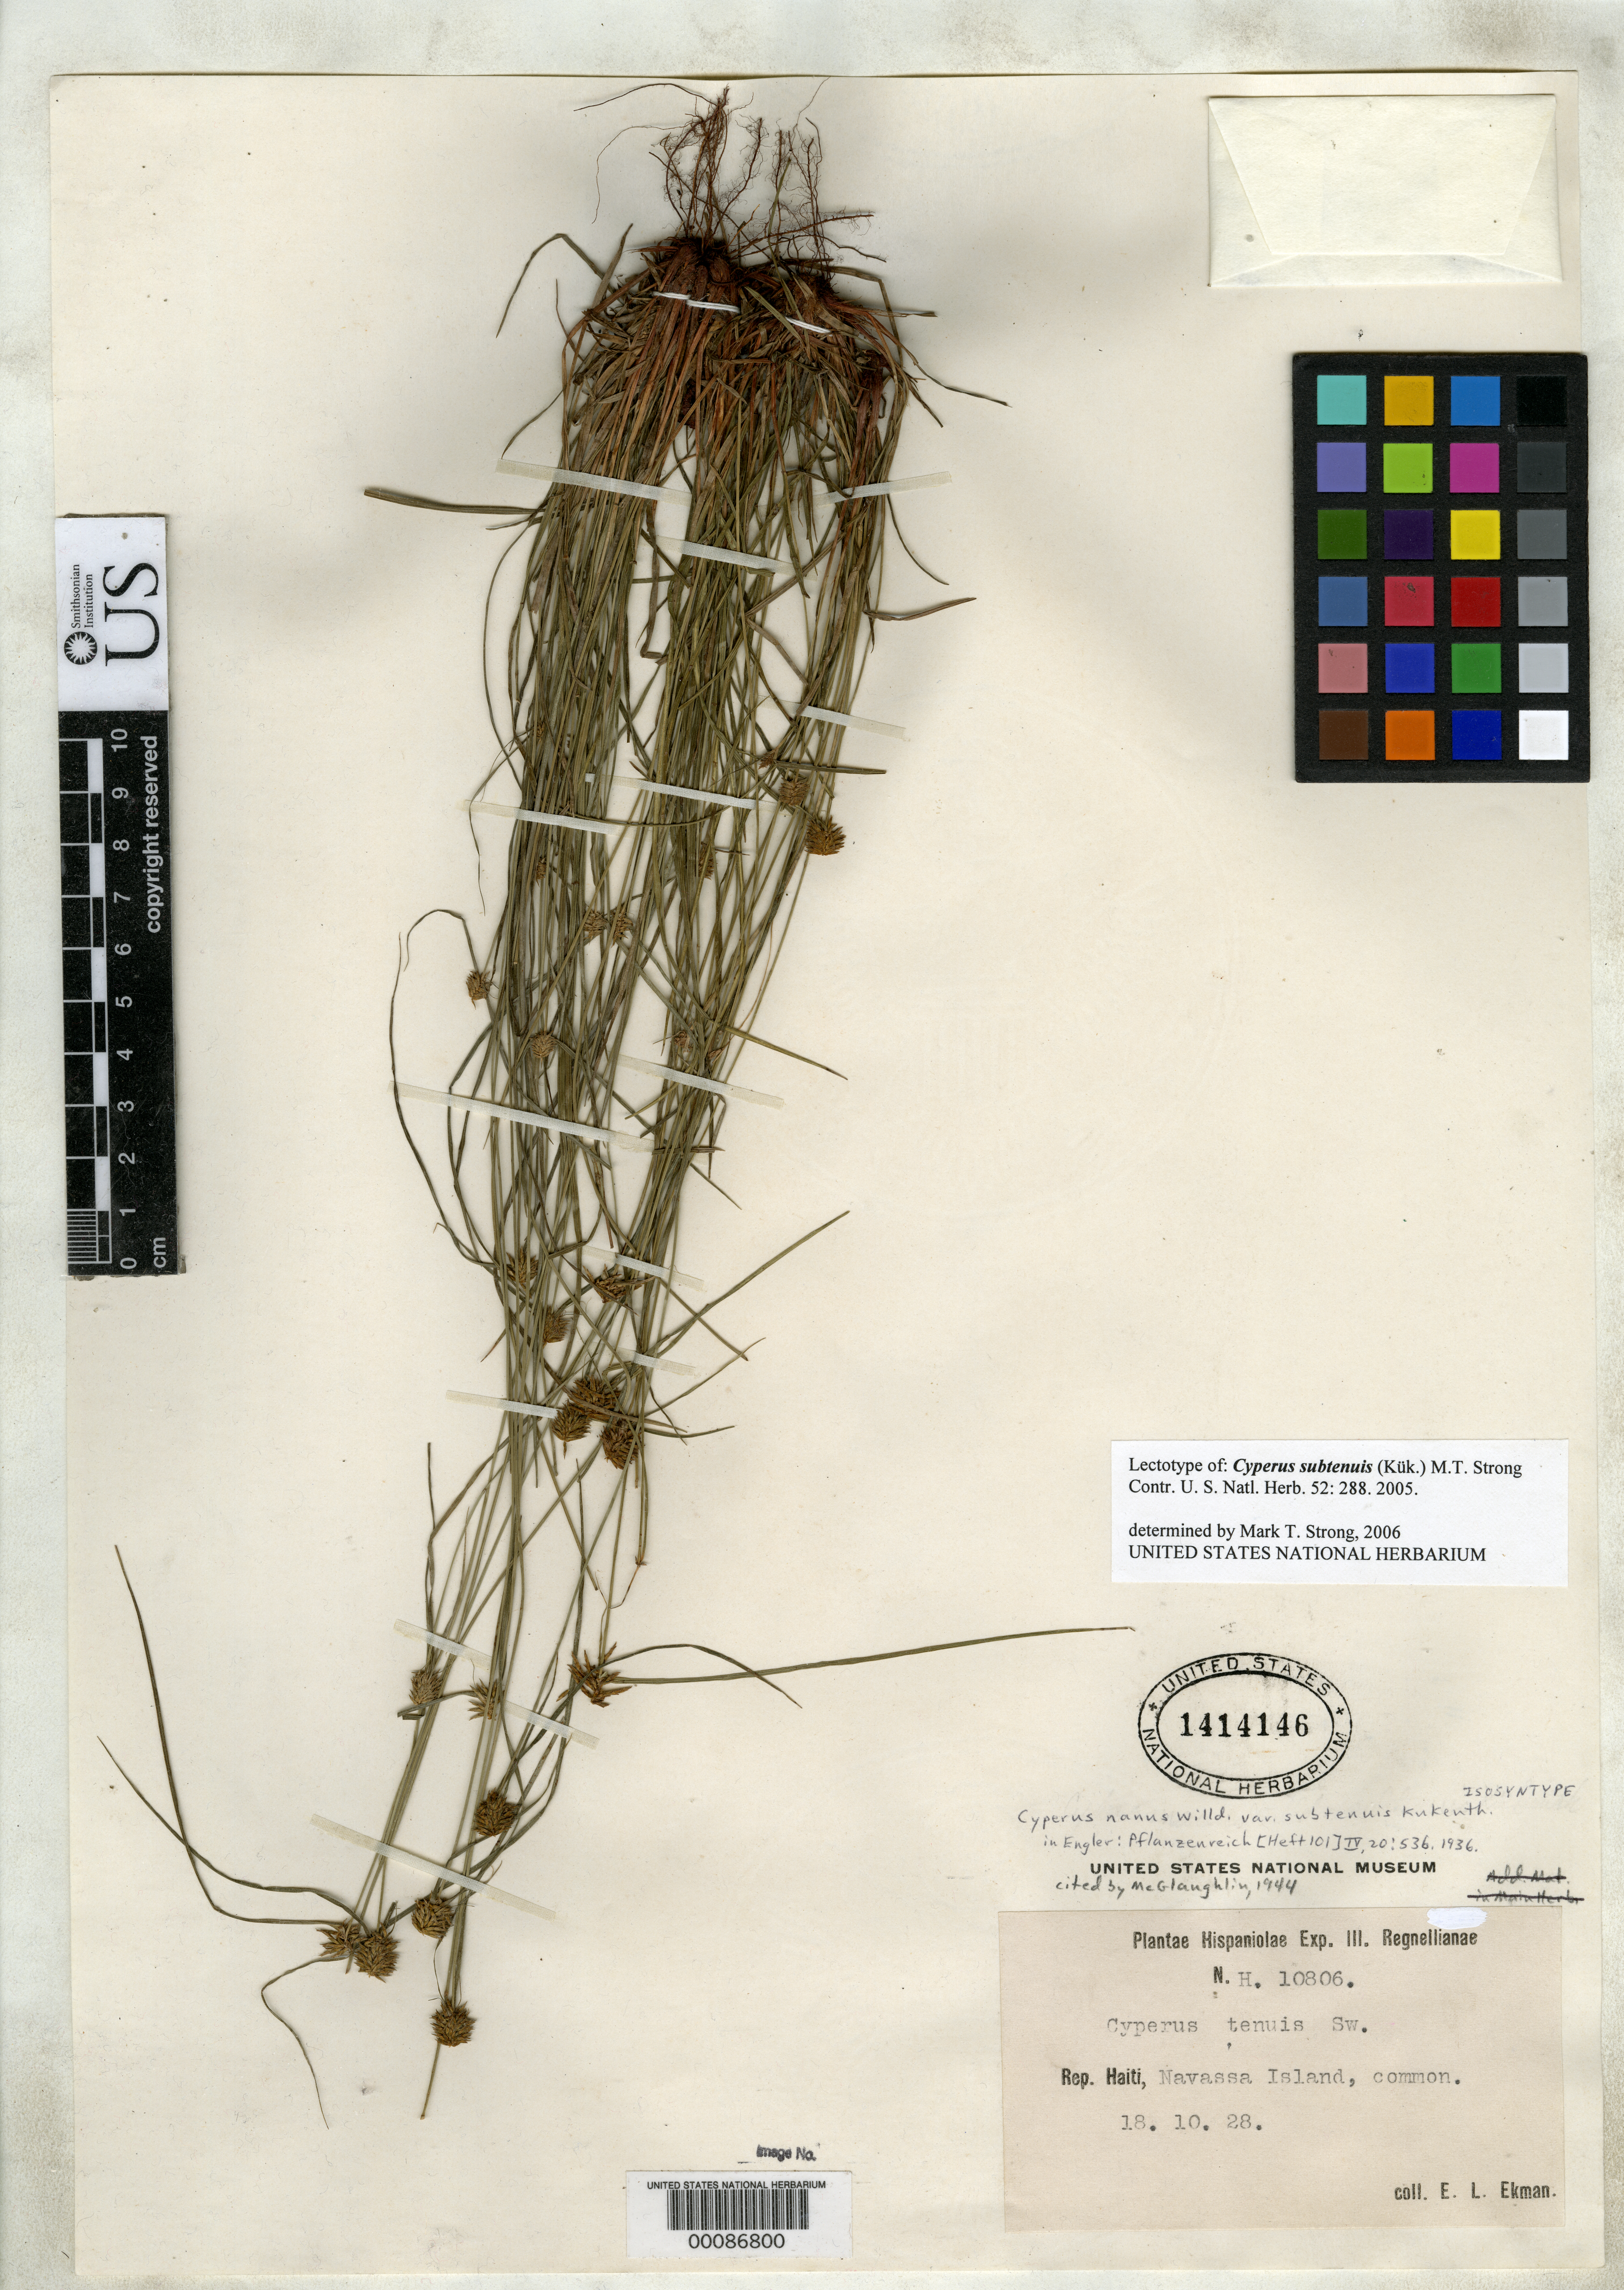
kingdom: Plantae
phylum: Tracheophyta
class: Liliopsida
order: Poales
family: Cyperaceae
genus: Cyperus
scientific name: Cyperus nanus var. subtenuis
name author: Kük. in Engl.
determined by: Strong, M. T., (US), Smithsonian Institution - National Museum of Natural History (UNITED STATES)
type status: Lectotype; Isosyntype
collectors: E. L. Ekman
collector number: H 10806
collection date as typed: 18 Oct 1928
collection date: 1928-10-18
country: Navassa Island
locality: Rep. Haiti, Navassa Island.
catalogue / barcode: US 1414146